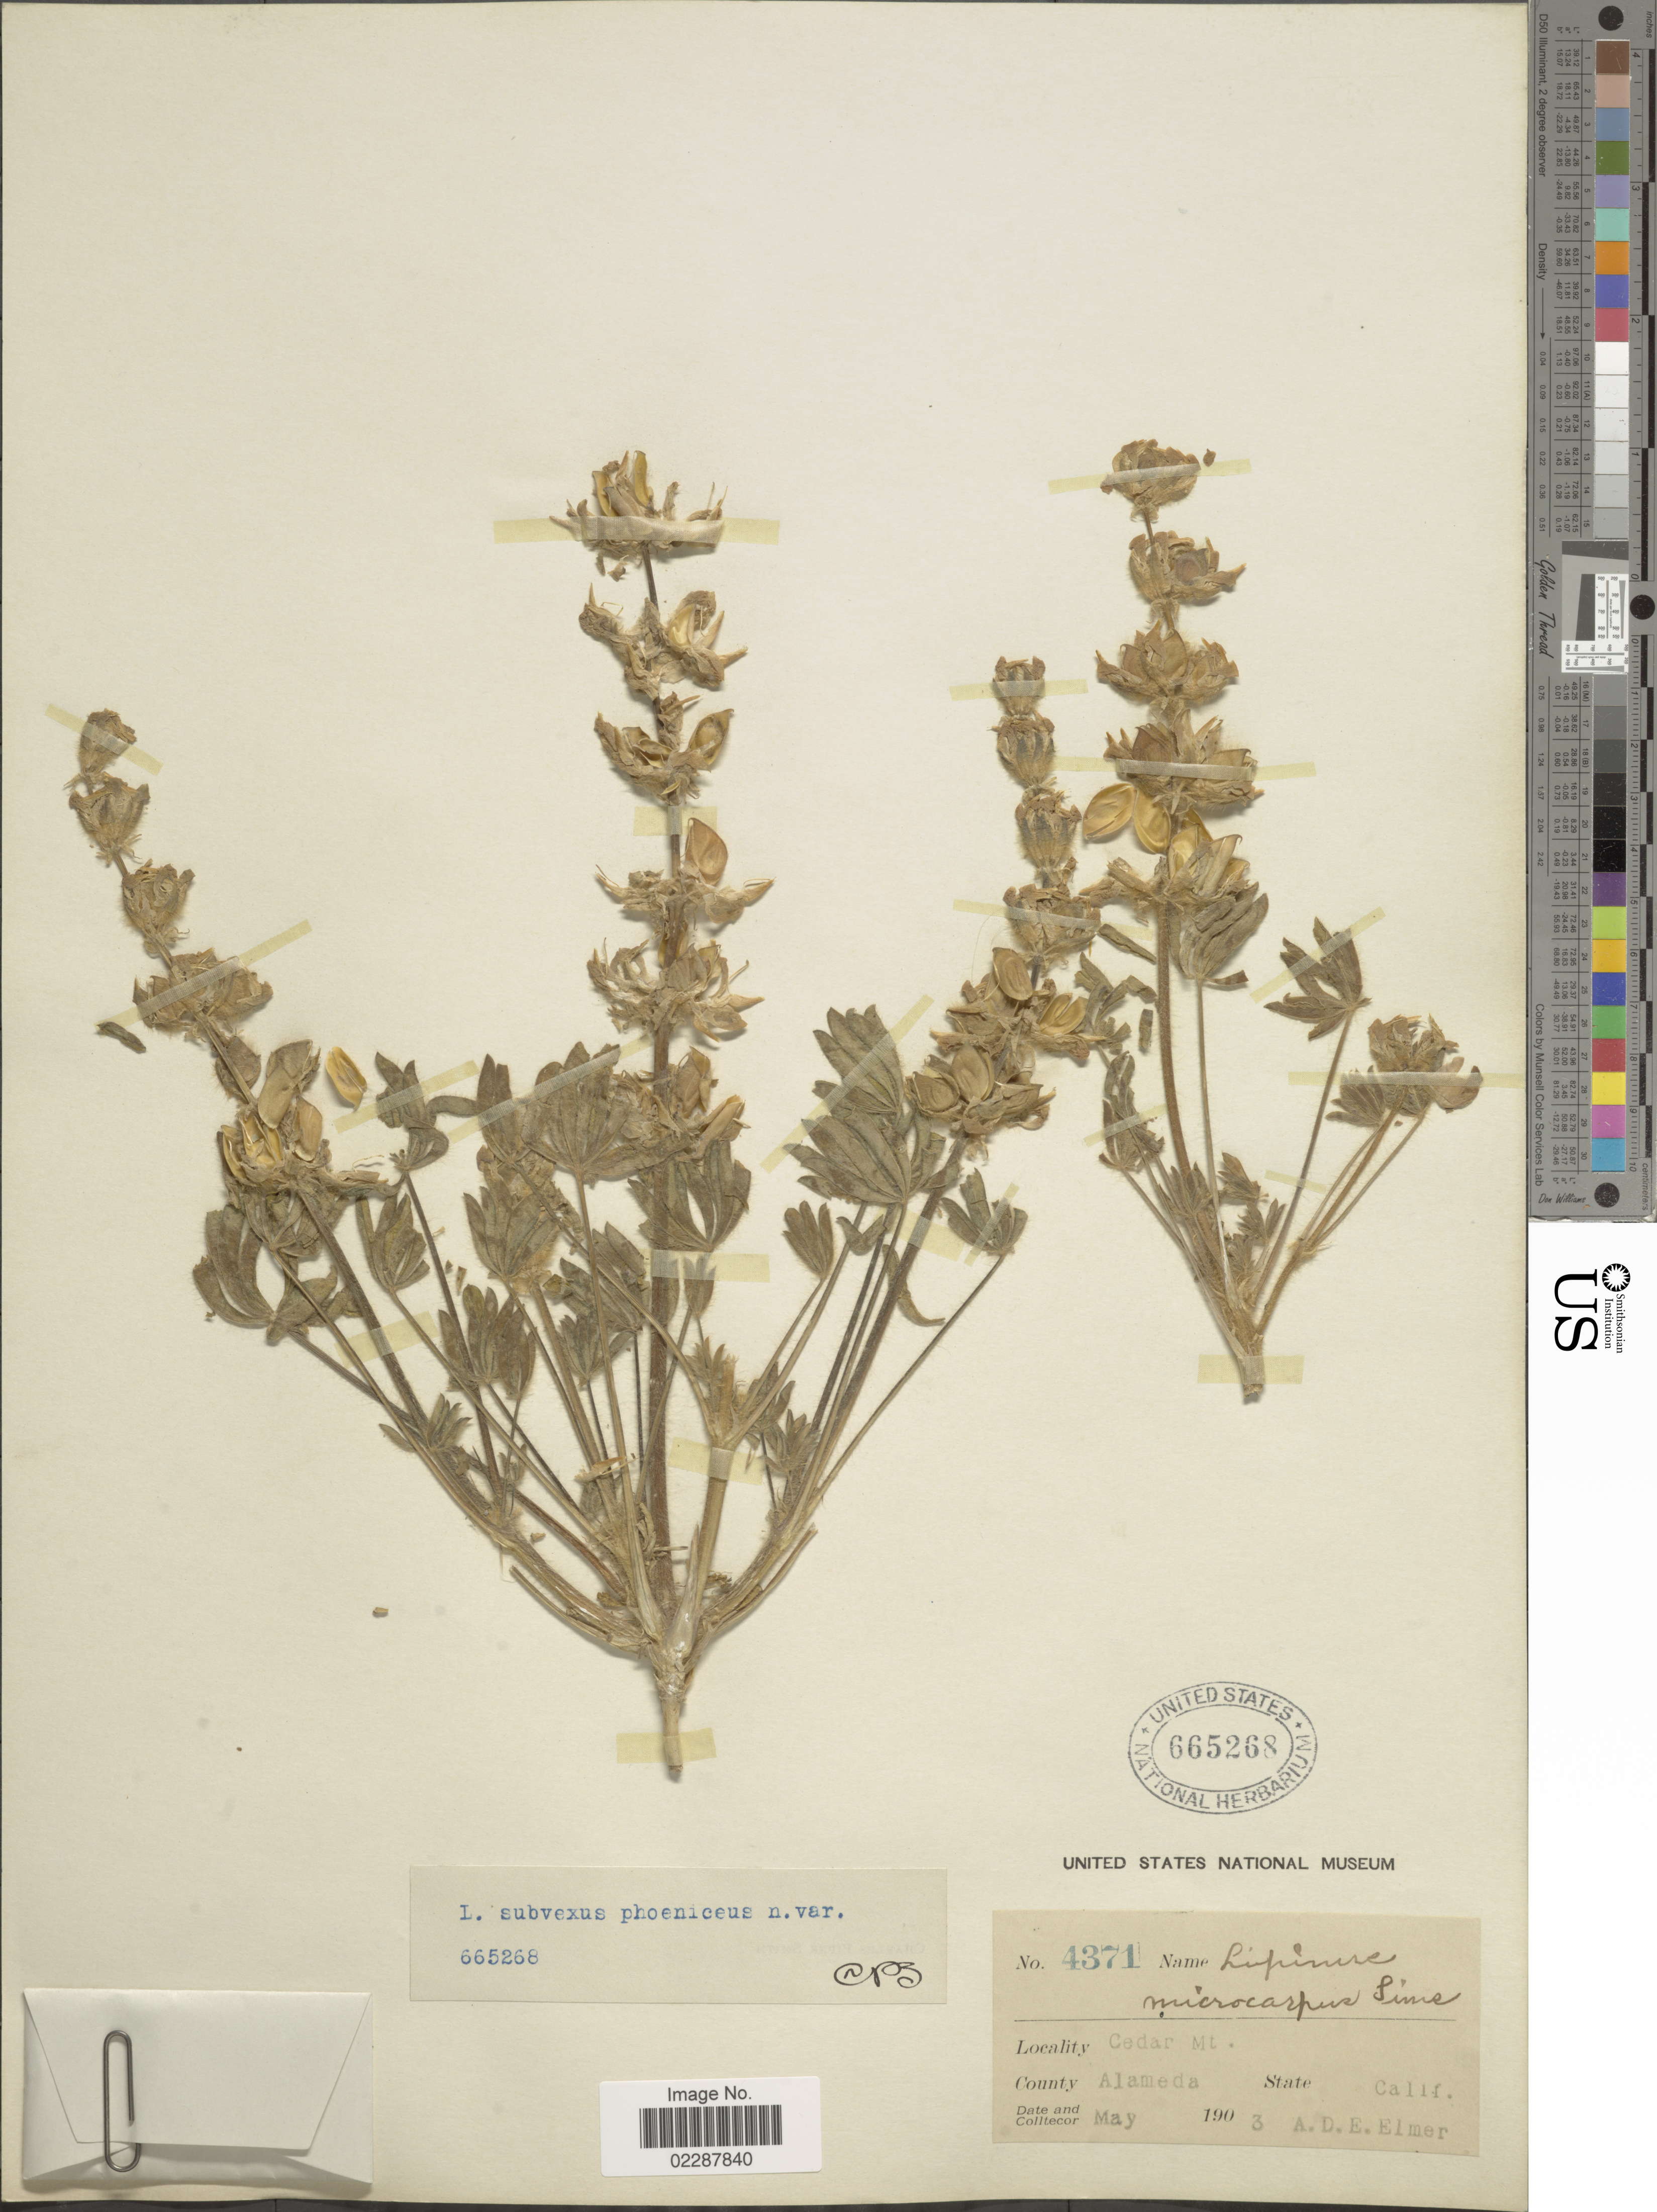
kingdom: Plantae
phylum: Tracheophyta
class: Magnoliopsida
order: Fabales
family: Fabaceae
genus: Lupinus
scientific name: Lupinus subvexus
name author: C.P. Sm.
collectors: A. D. E. Elmer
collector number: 4371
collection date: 1903-05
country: United States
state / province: California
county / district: Alameda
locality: Cedar Mt. County Alameda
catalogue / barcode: US 665268